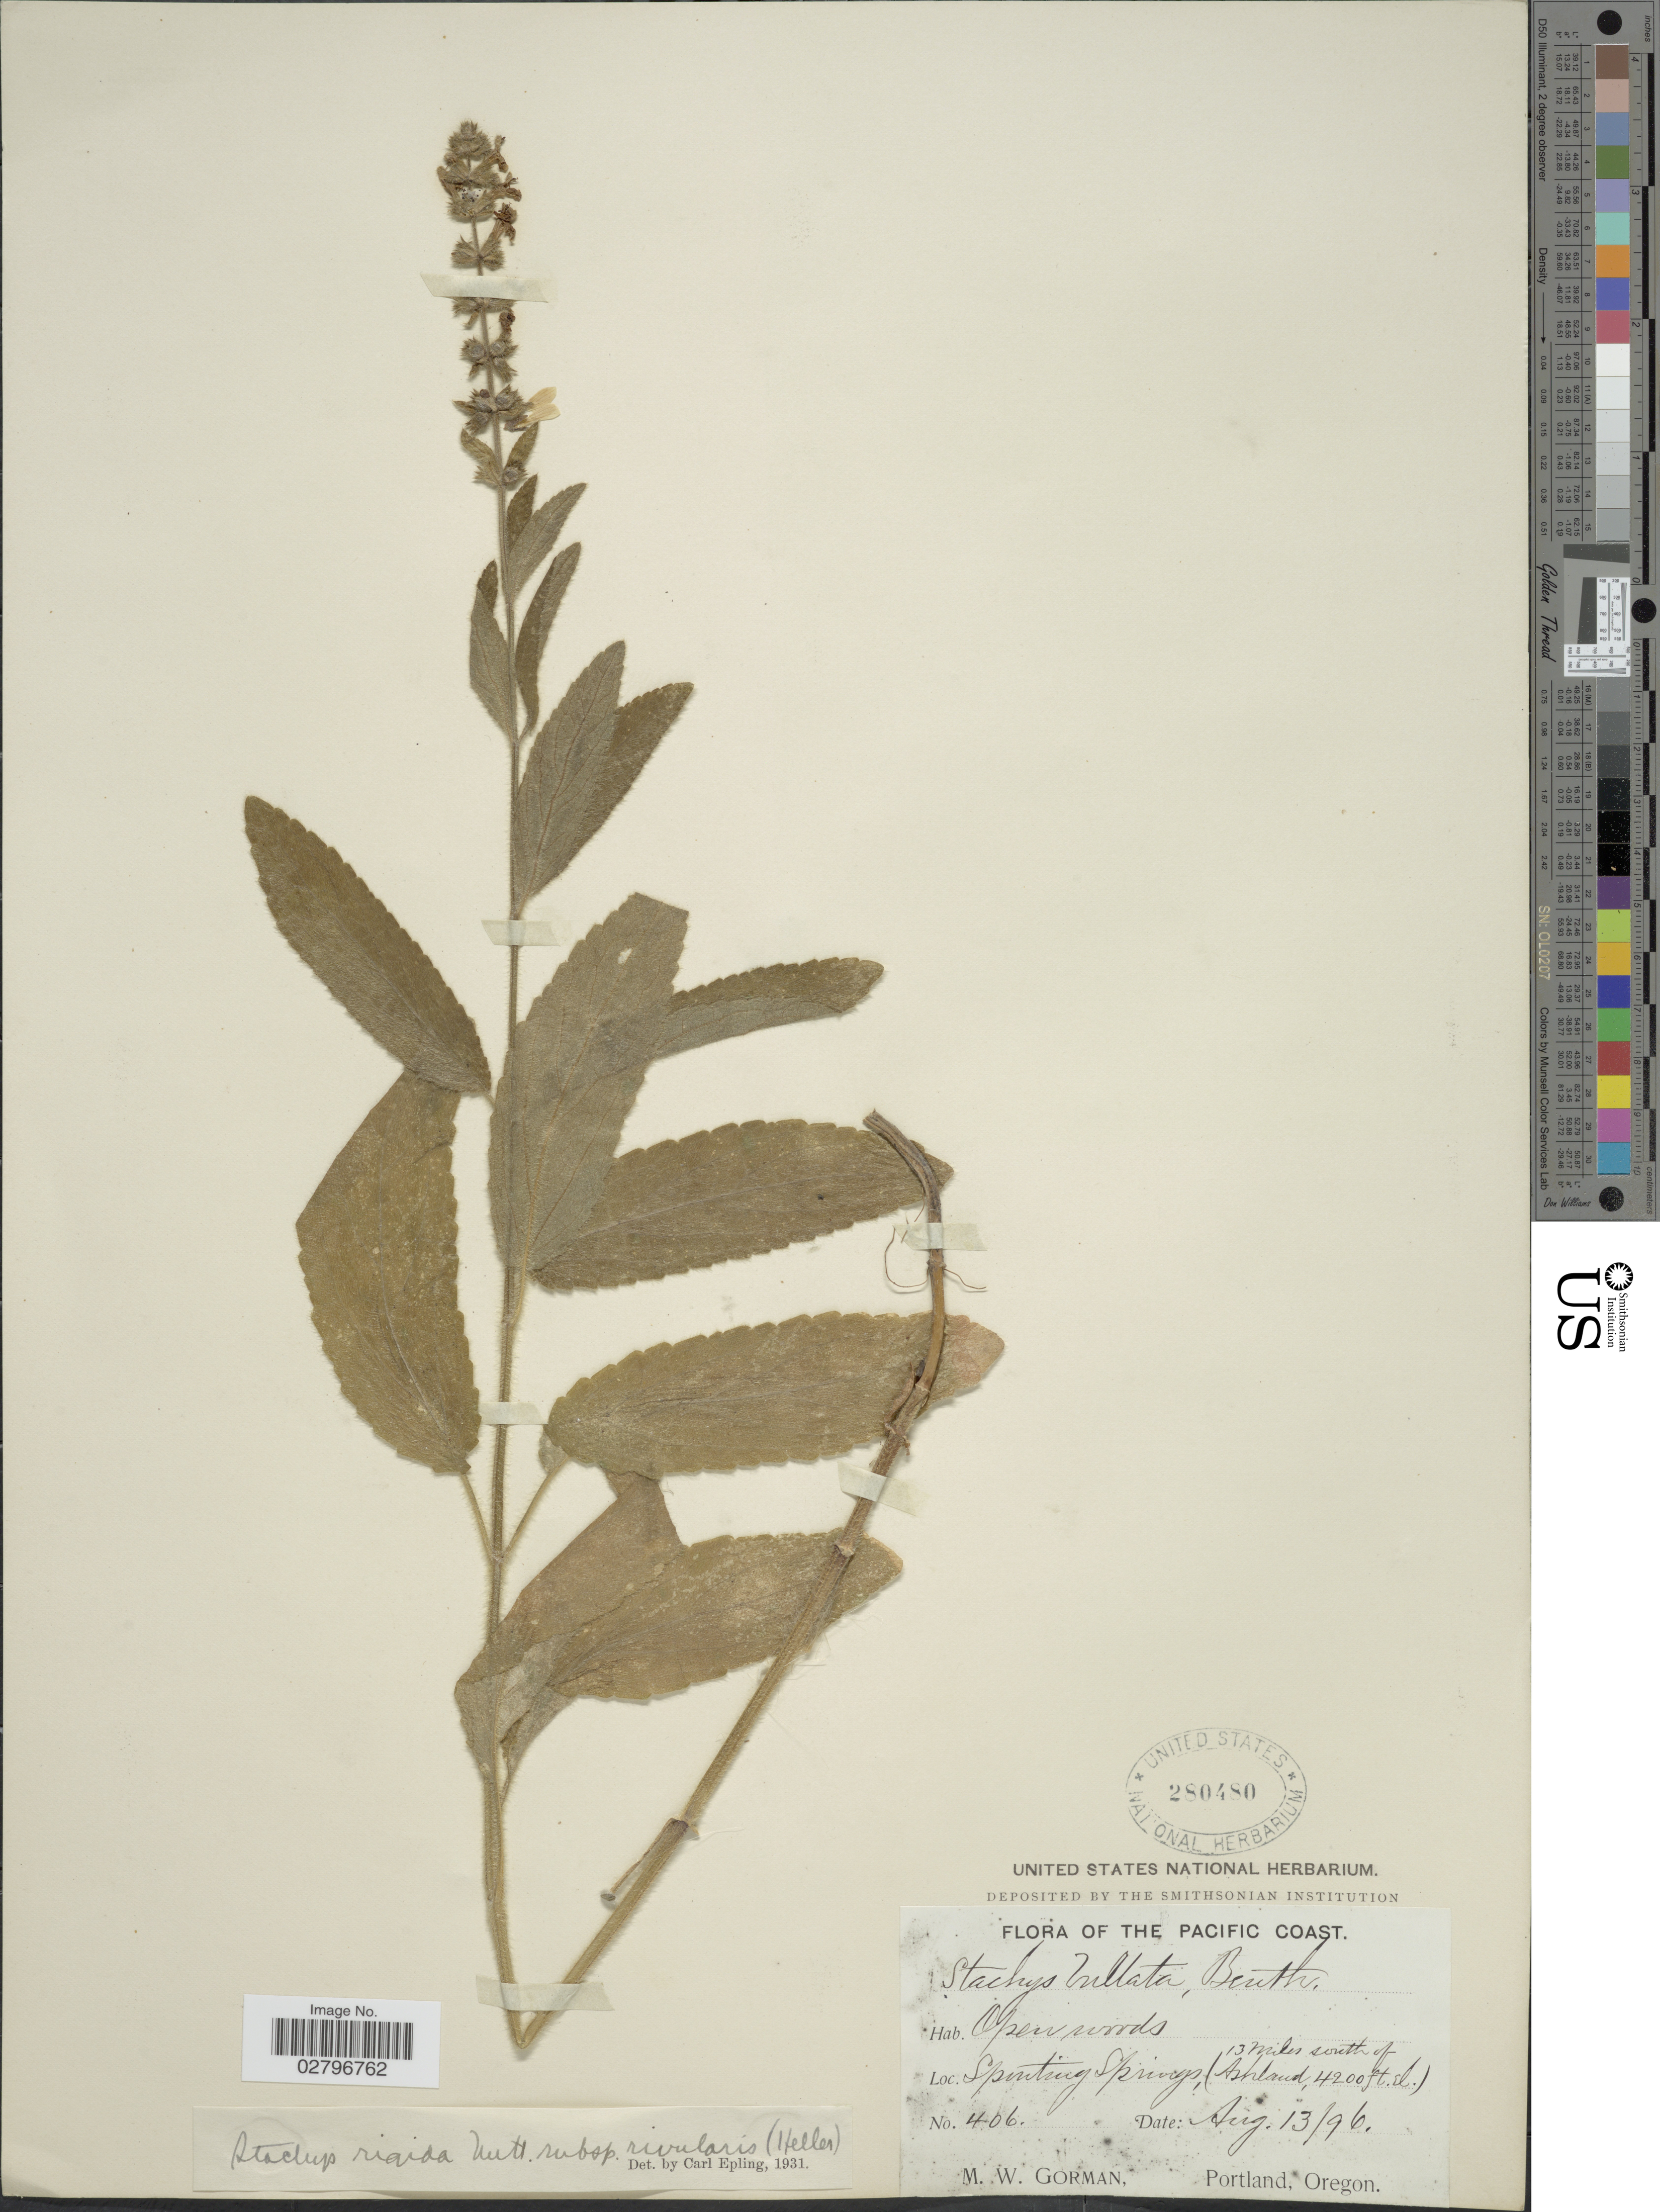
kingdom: Plantae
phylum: Tracheophyta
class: Magnoliopsida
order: Lamiales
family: Lamiaceae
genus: Stachys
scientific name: Stachys rigida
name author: Nutt. ex Benth.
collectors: M. W. Gorman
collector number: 406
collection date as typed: Transcribed d/m/y: 13/8/96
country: United States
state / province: Oregon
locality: Spouting Springs (13 miles south of Ashland), The Pacific Coast.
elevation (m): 1280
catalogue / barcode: US 280480